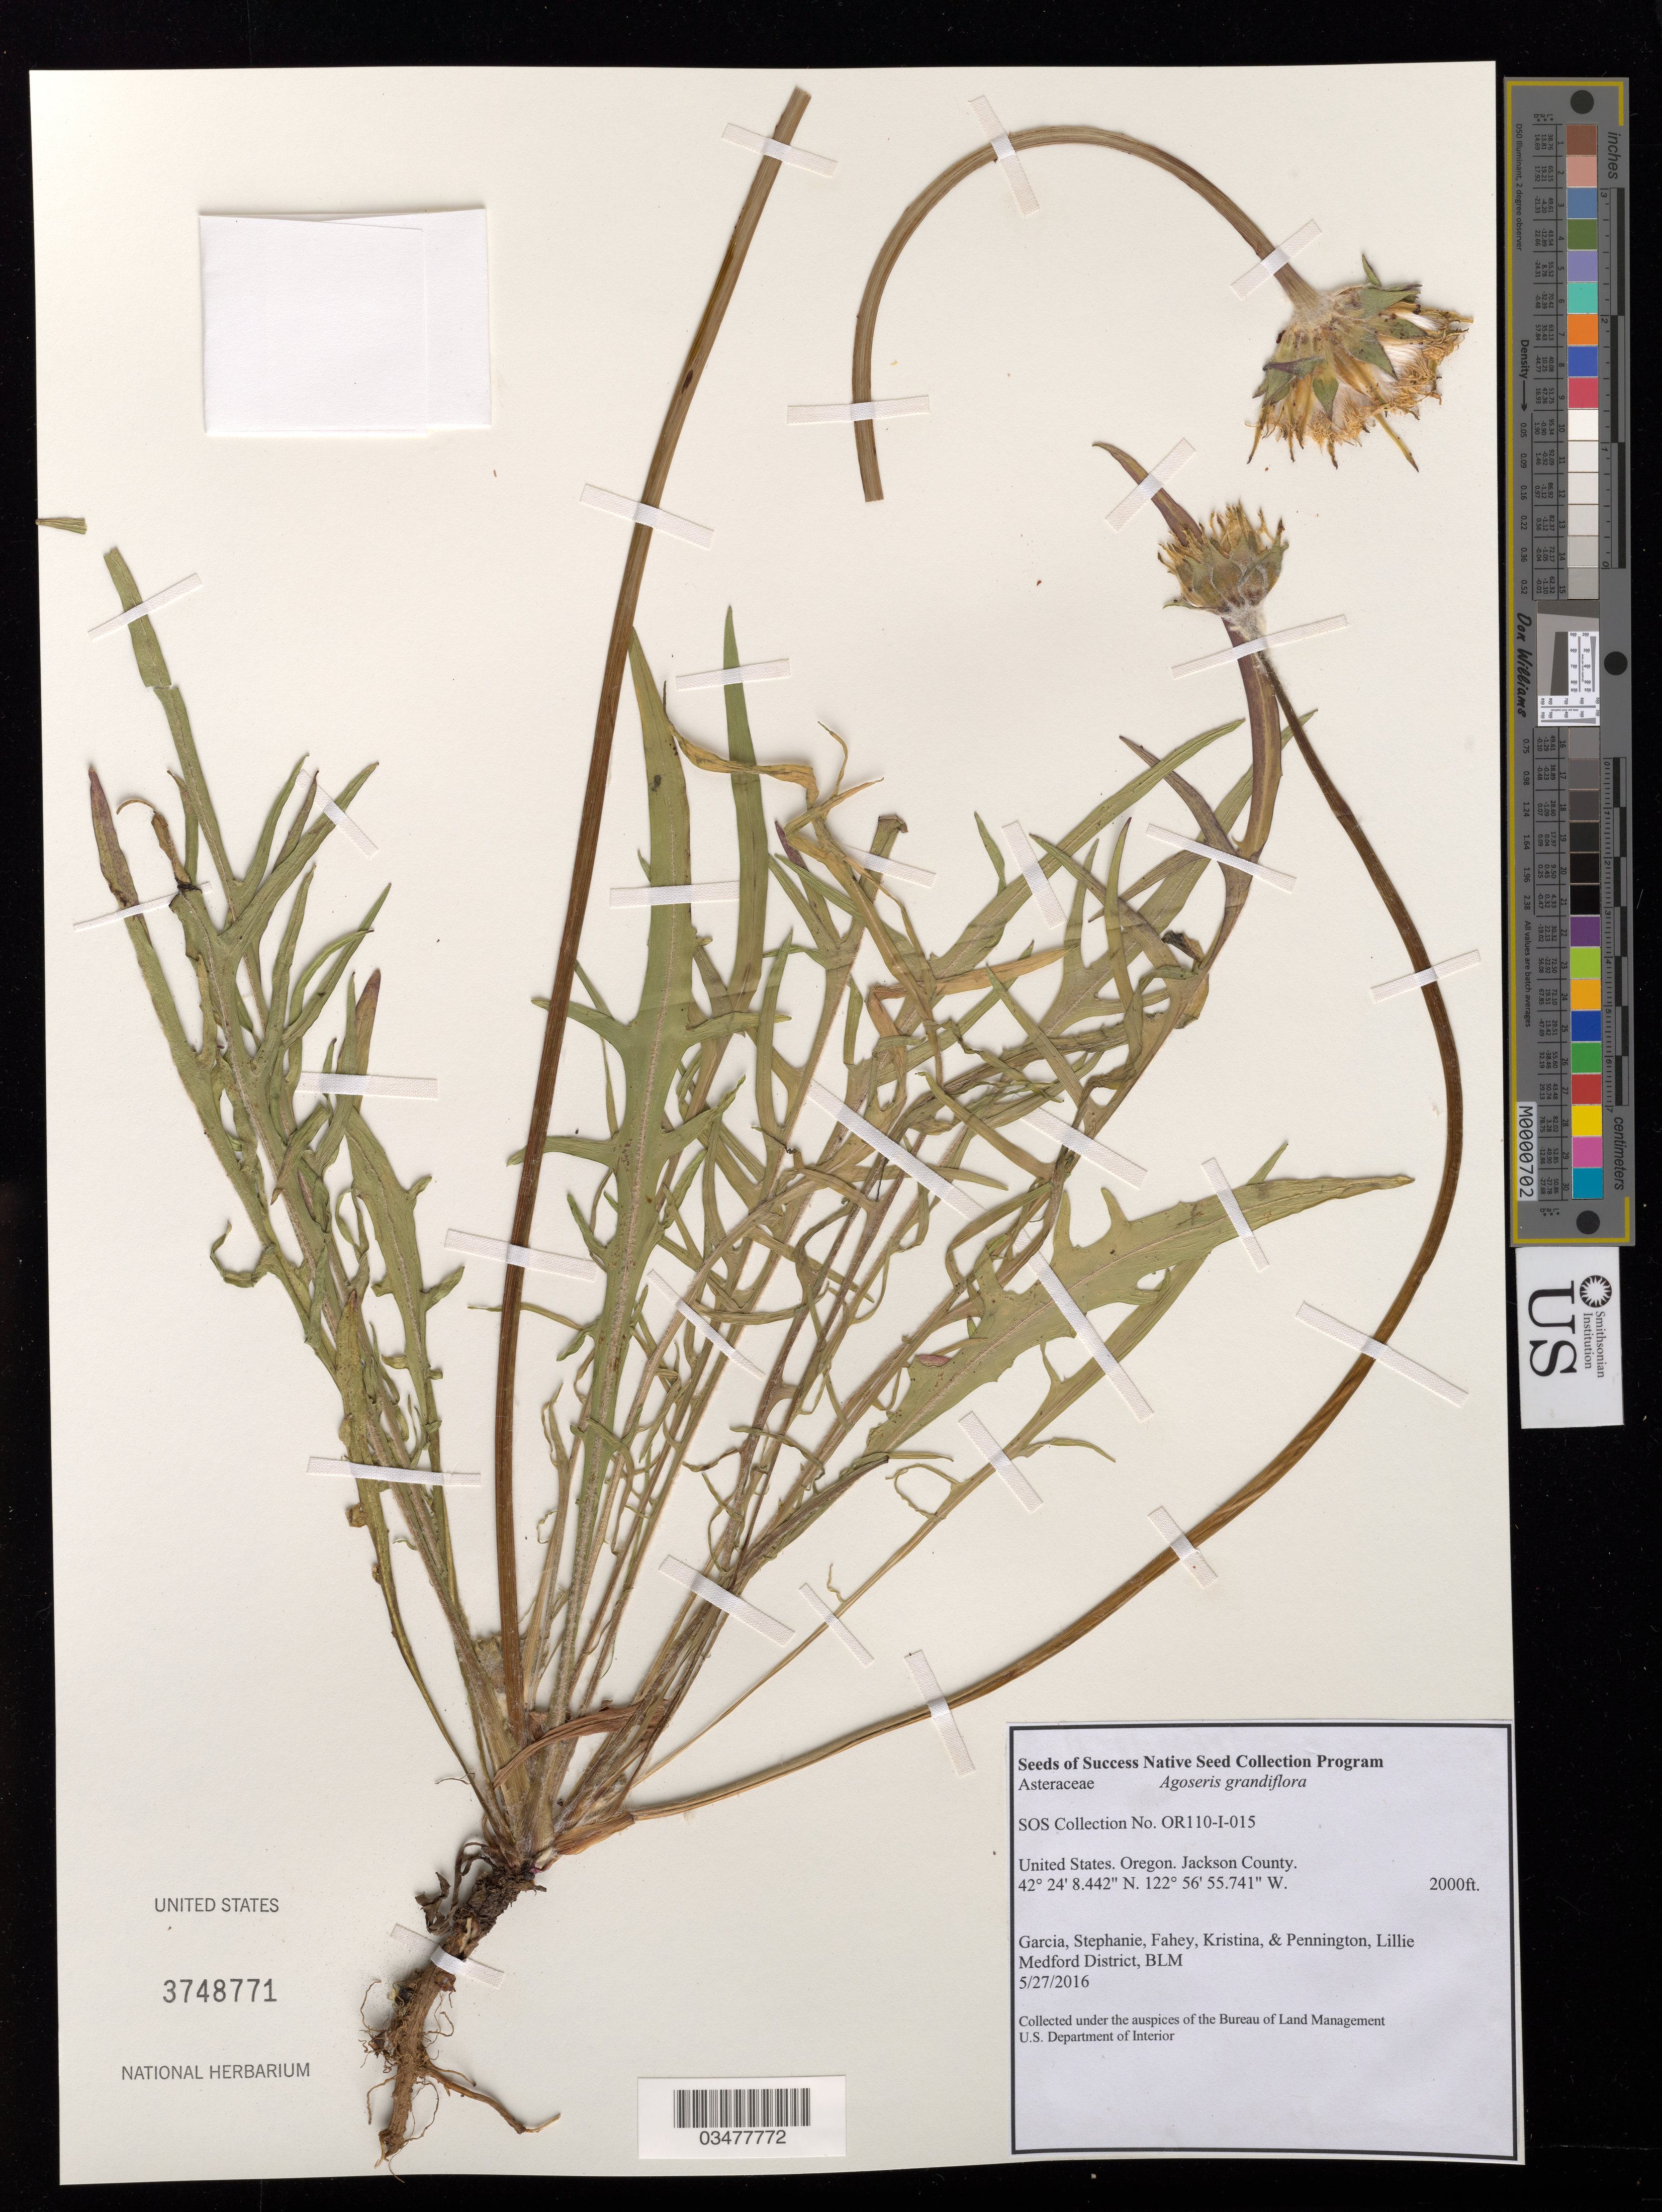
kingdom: Plantae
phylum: Tracheophyta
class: Magnoliopsida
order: Asterales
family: Asteraceae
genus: Agoseris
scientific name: Agoseris grandiflora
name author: (Nutt.) Greene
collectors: S. Garcia, K. Fahey & L. Pennington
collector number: OR110-I-015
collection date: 2016-05-27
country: United States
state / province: Oregon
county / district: Jackson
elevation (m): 610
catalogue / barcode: US 3748771